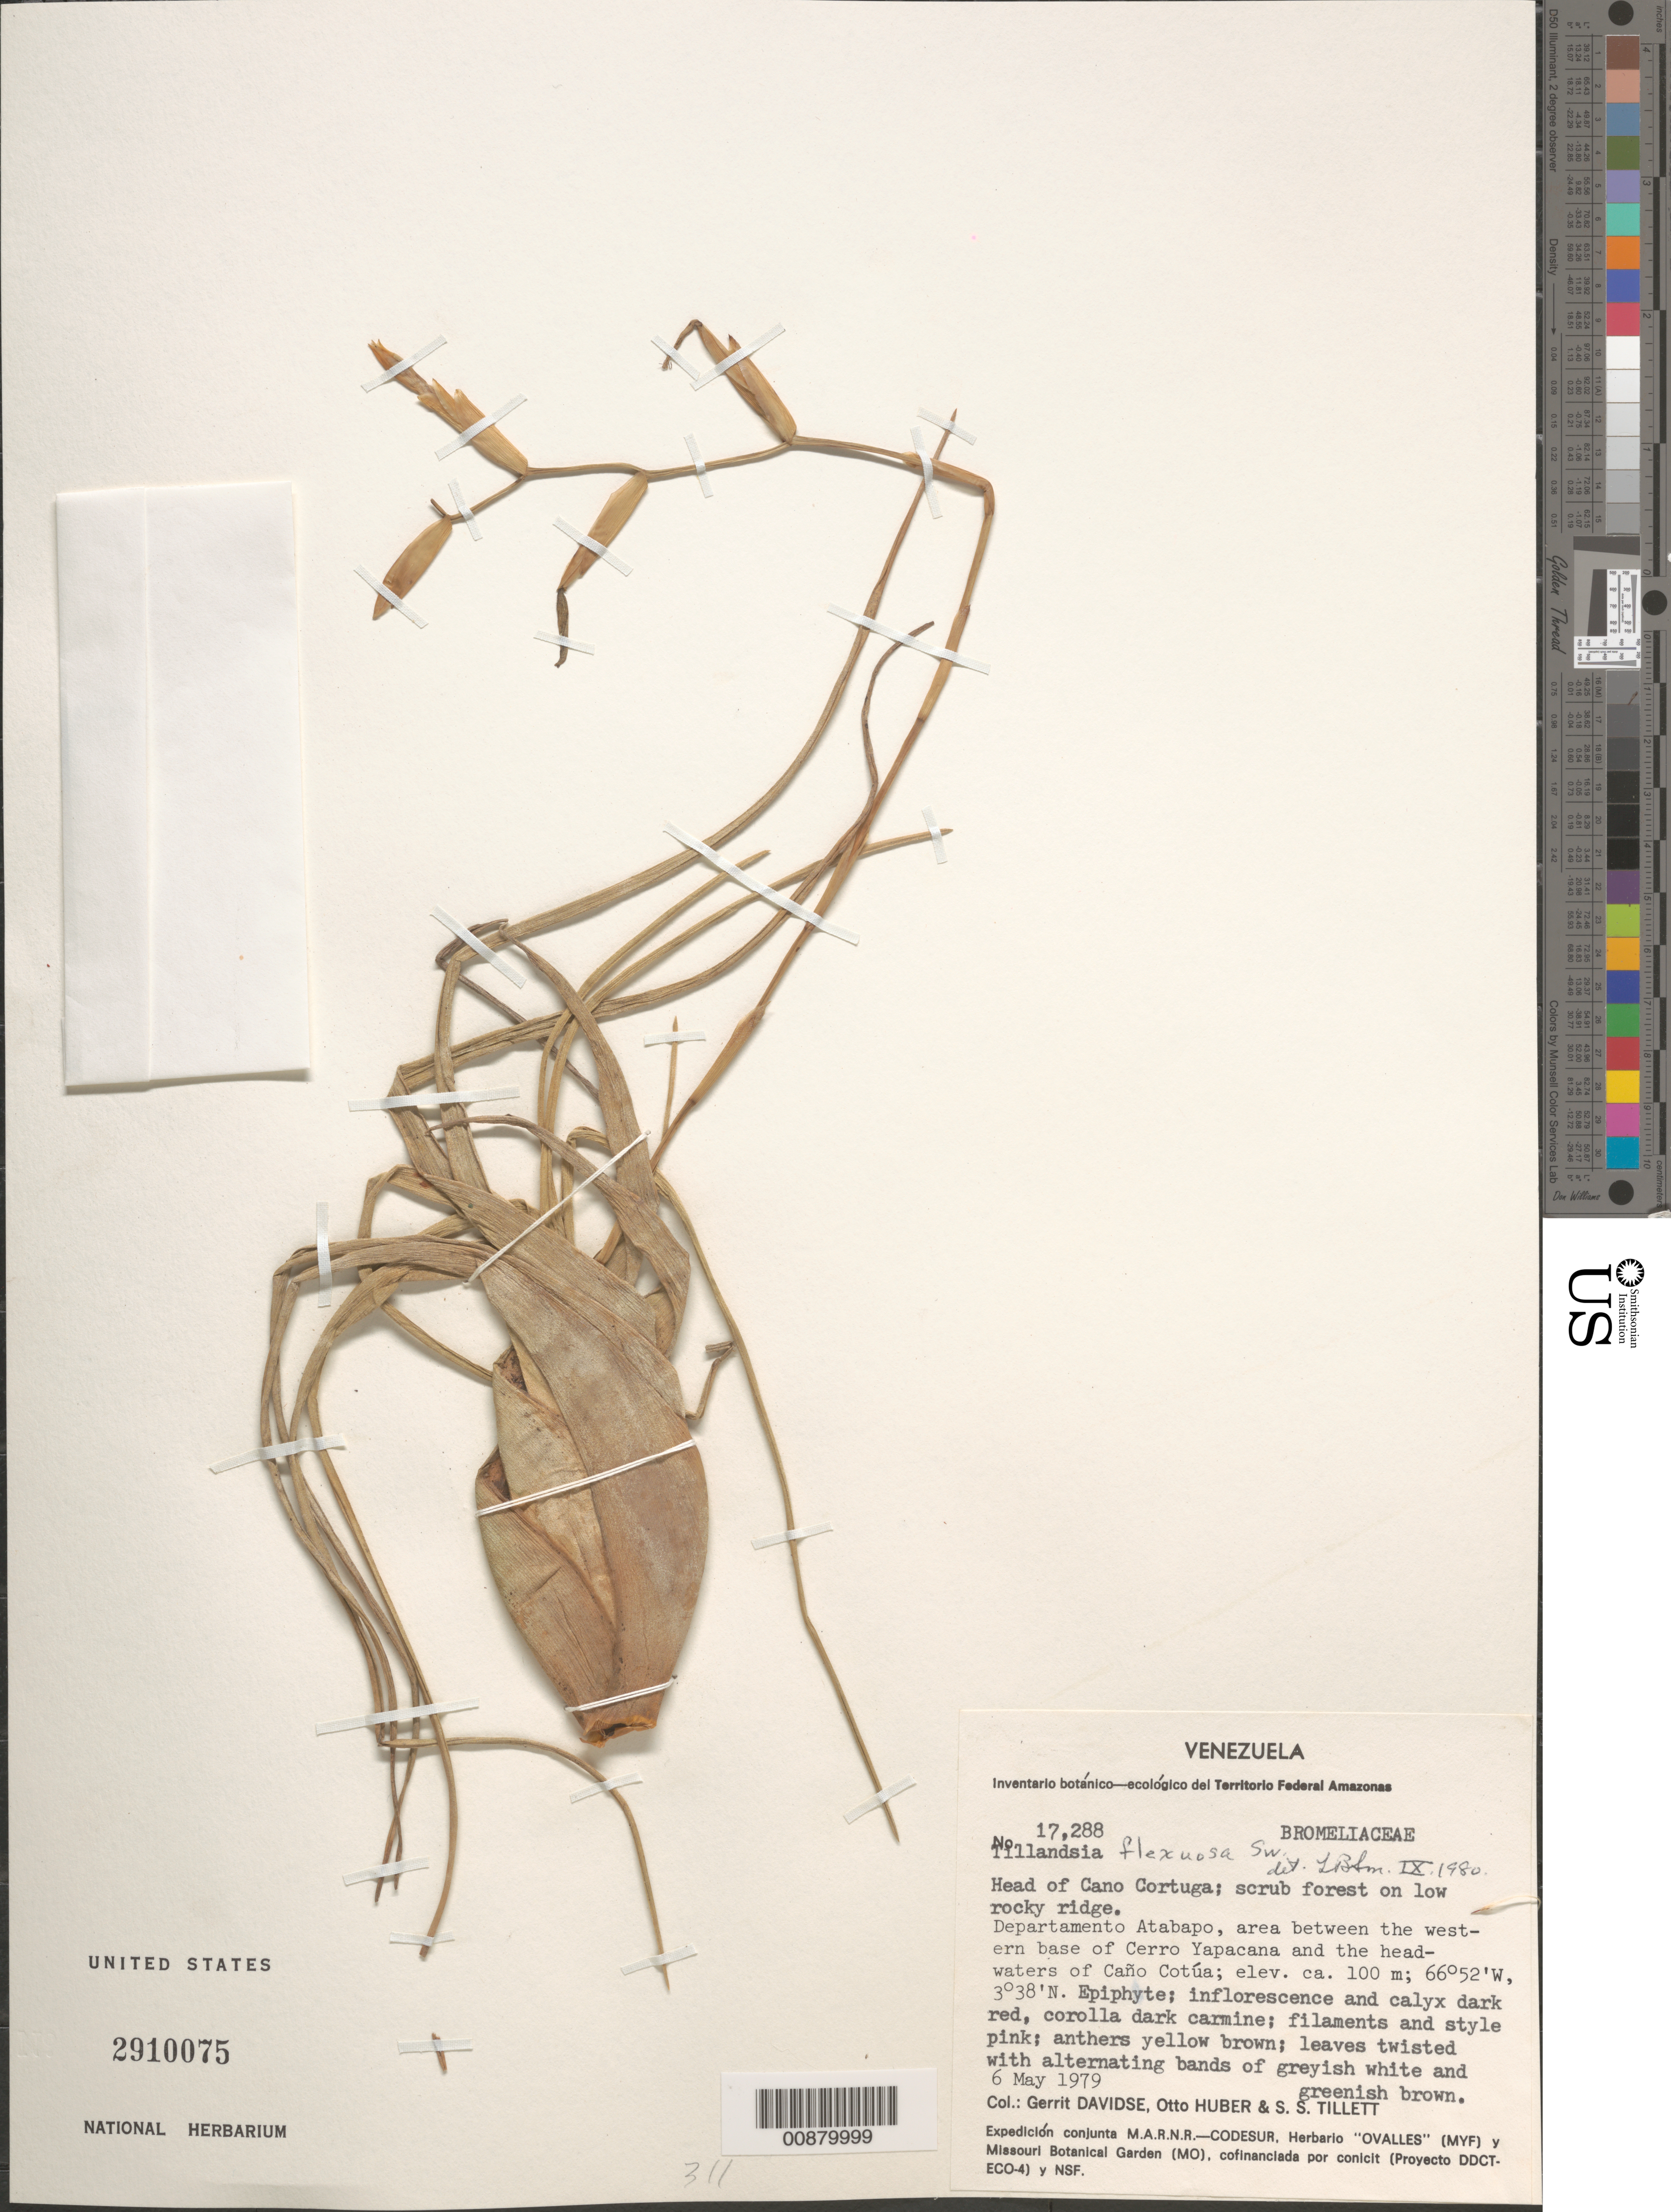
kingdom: Plantae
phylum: Tracheophyta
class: Liliopsida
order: Poales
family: Bromeliaceae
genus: Tillandsia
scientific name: Tillandsia flexuosa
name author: Sw.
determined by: Smith, Lyman B., (US), NMNH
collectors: G. Davidse, O. Huber & S. S. Tillett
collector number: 17288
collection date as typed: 6-May-79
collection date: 1979-05-06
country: Venezuela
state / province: Amazonas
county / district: Atabapo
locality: Cerro Yapacána, western base, to headwaters of Caño Cotúa, head of Caño Cortuga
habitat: Scrub forest on low rocky ridge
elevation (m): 100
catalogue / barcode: US 2910075